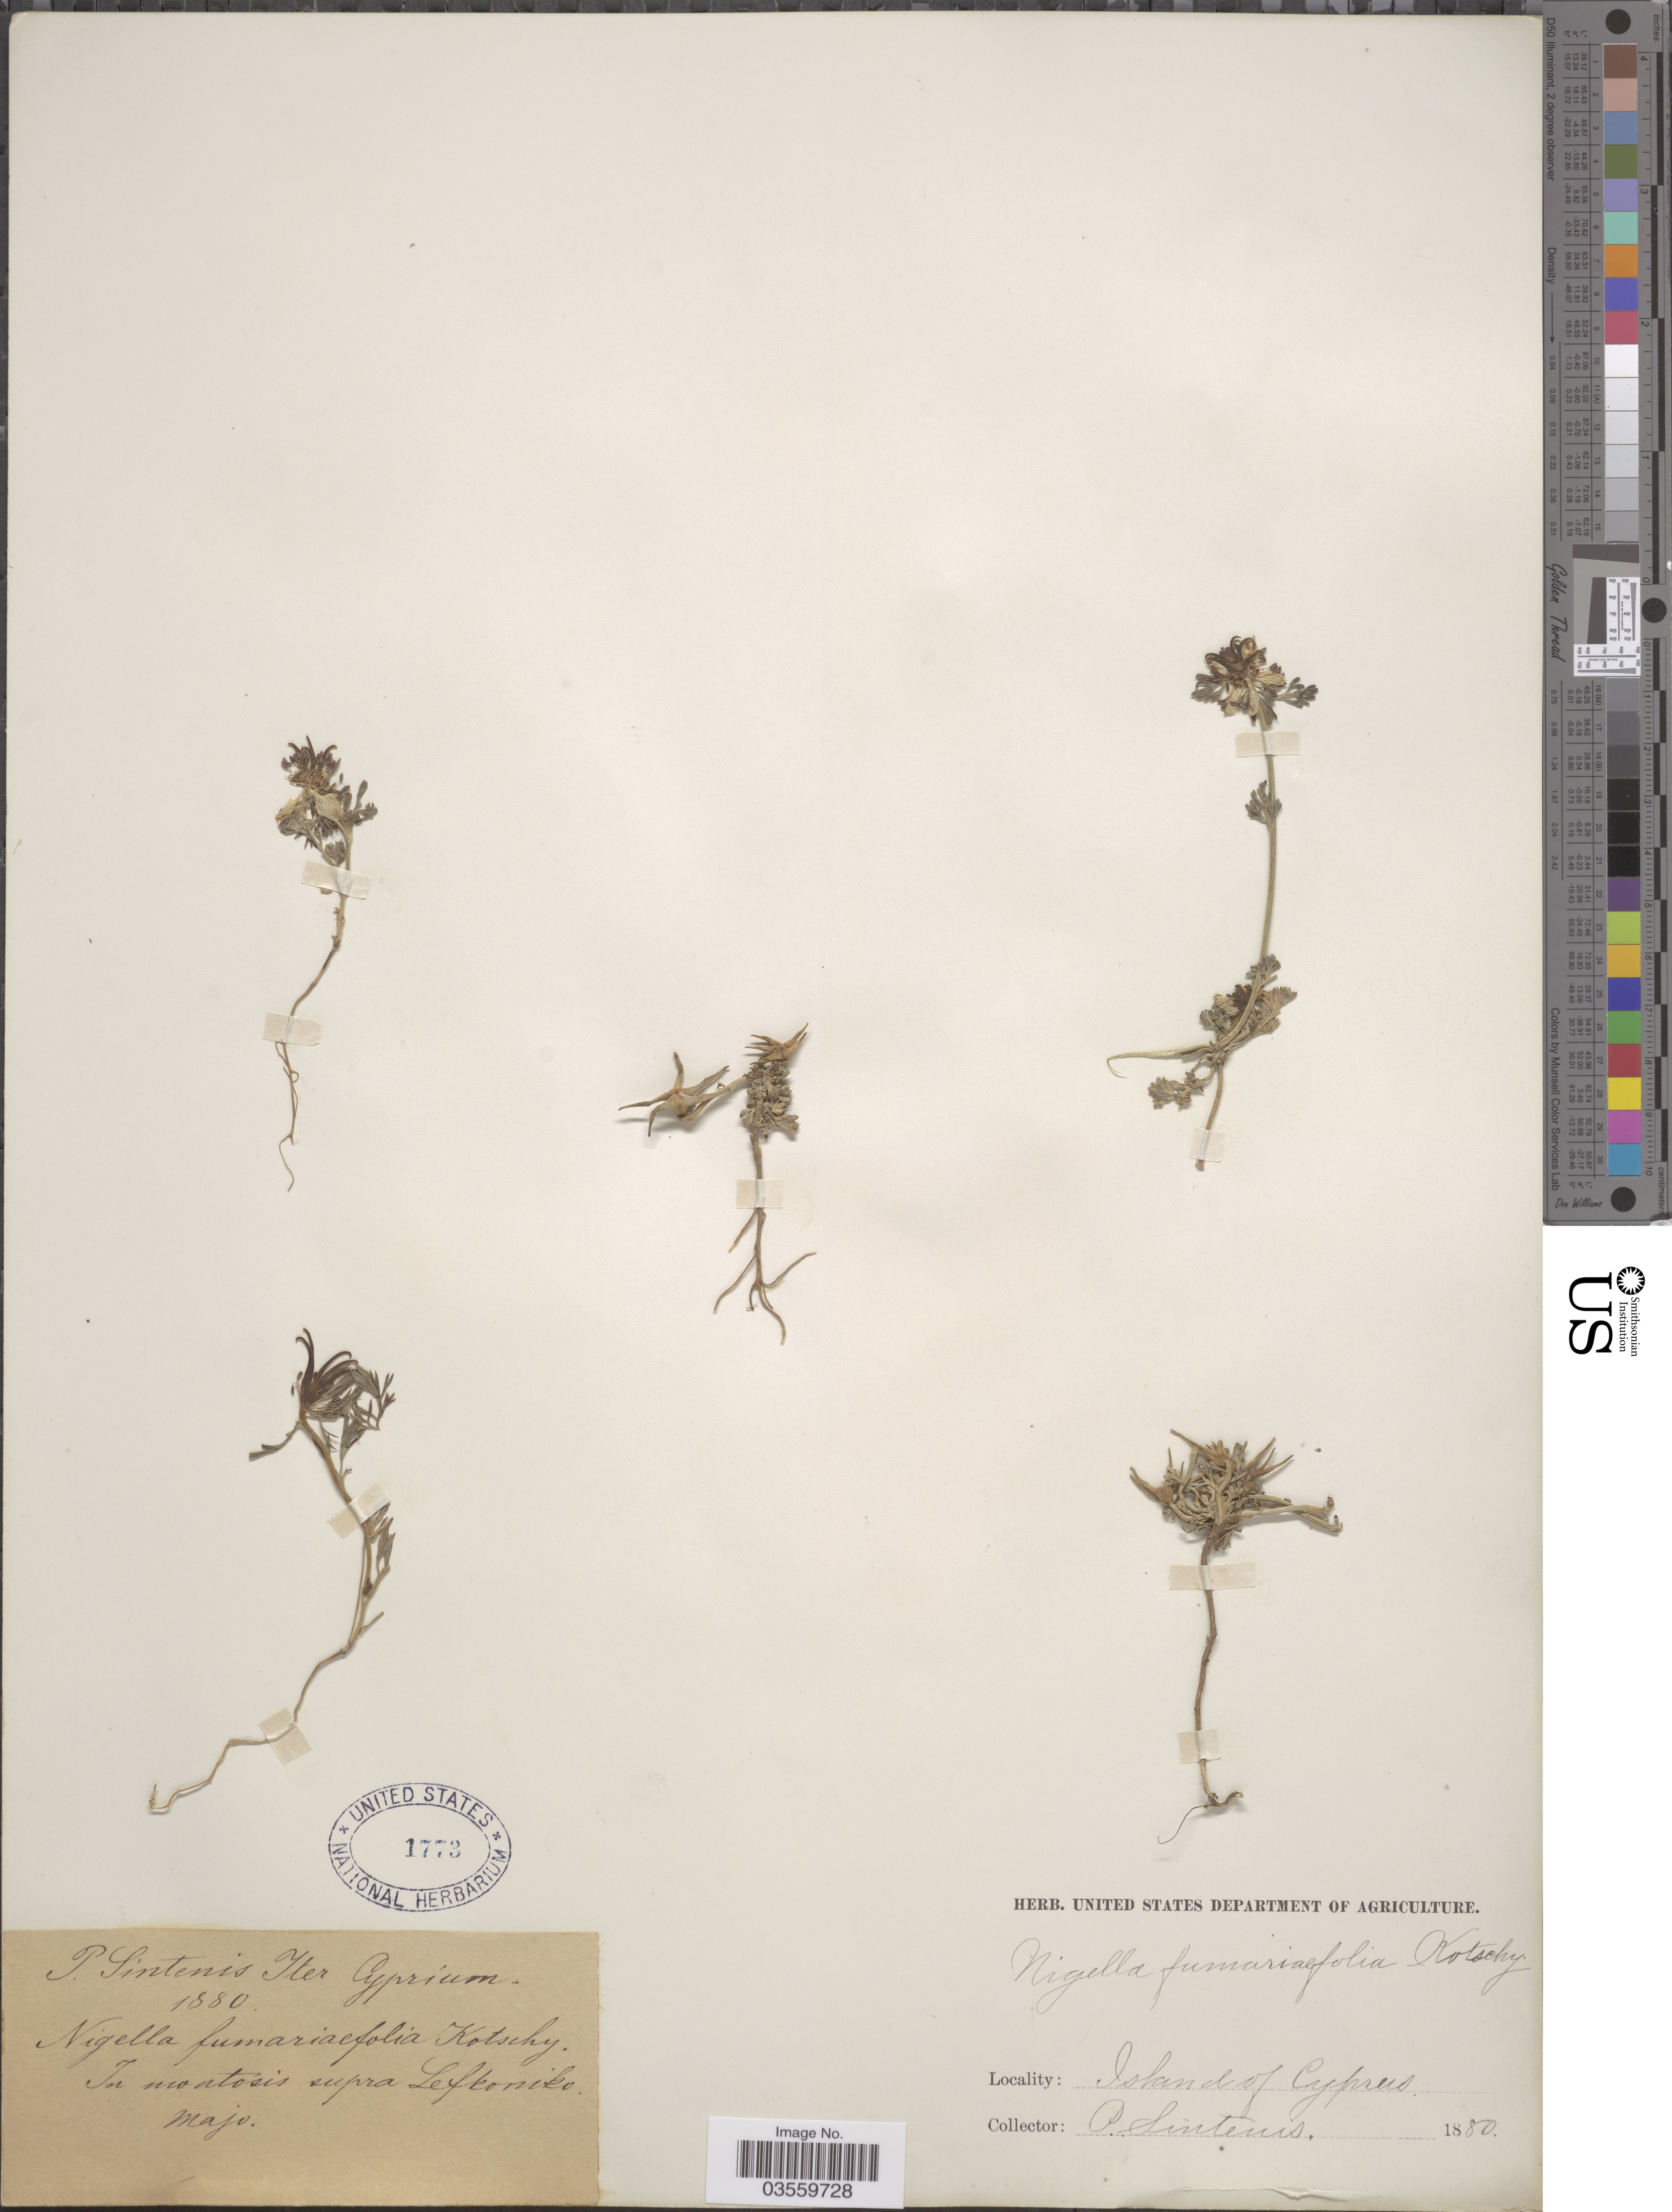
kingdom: Plantae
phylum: Tracheophyta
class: Magnoliopsida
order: Ranunculales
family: Ranunculaceae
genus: Nigella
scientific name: Nigella fumariaefola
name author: Kotschy in Unger & Kotschy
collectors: P. Sintenis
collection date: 1880-05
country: Cyprus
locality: In montosis supra Lefkoniko.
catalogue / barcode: US 1773